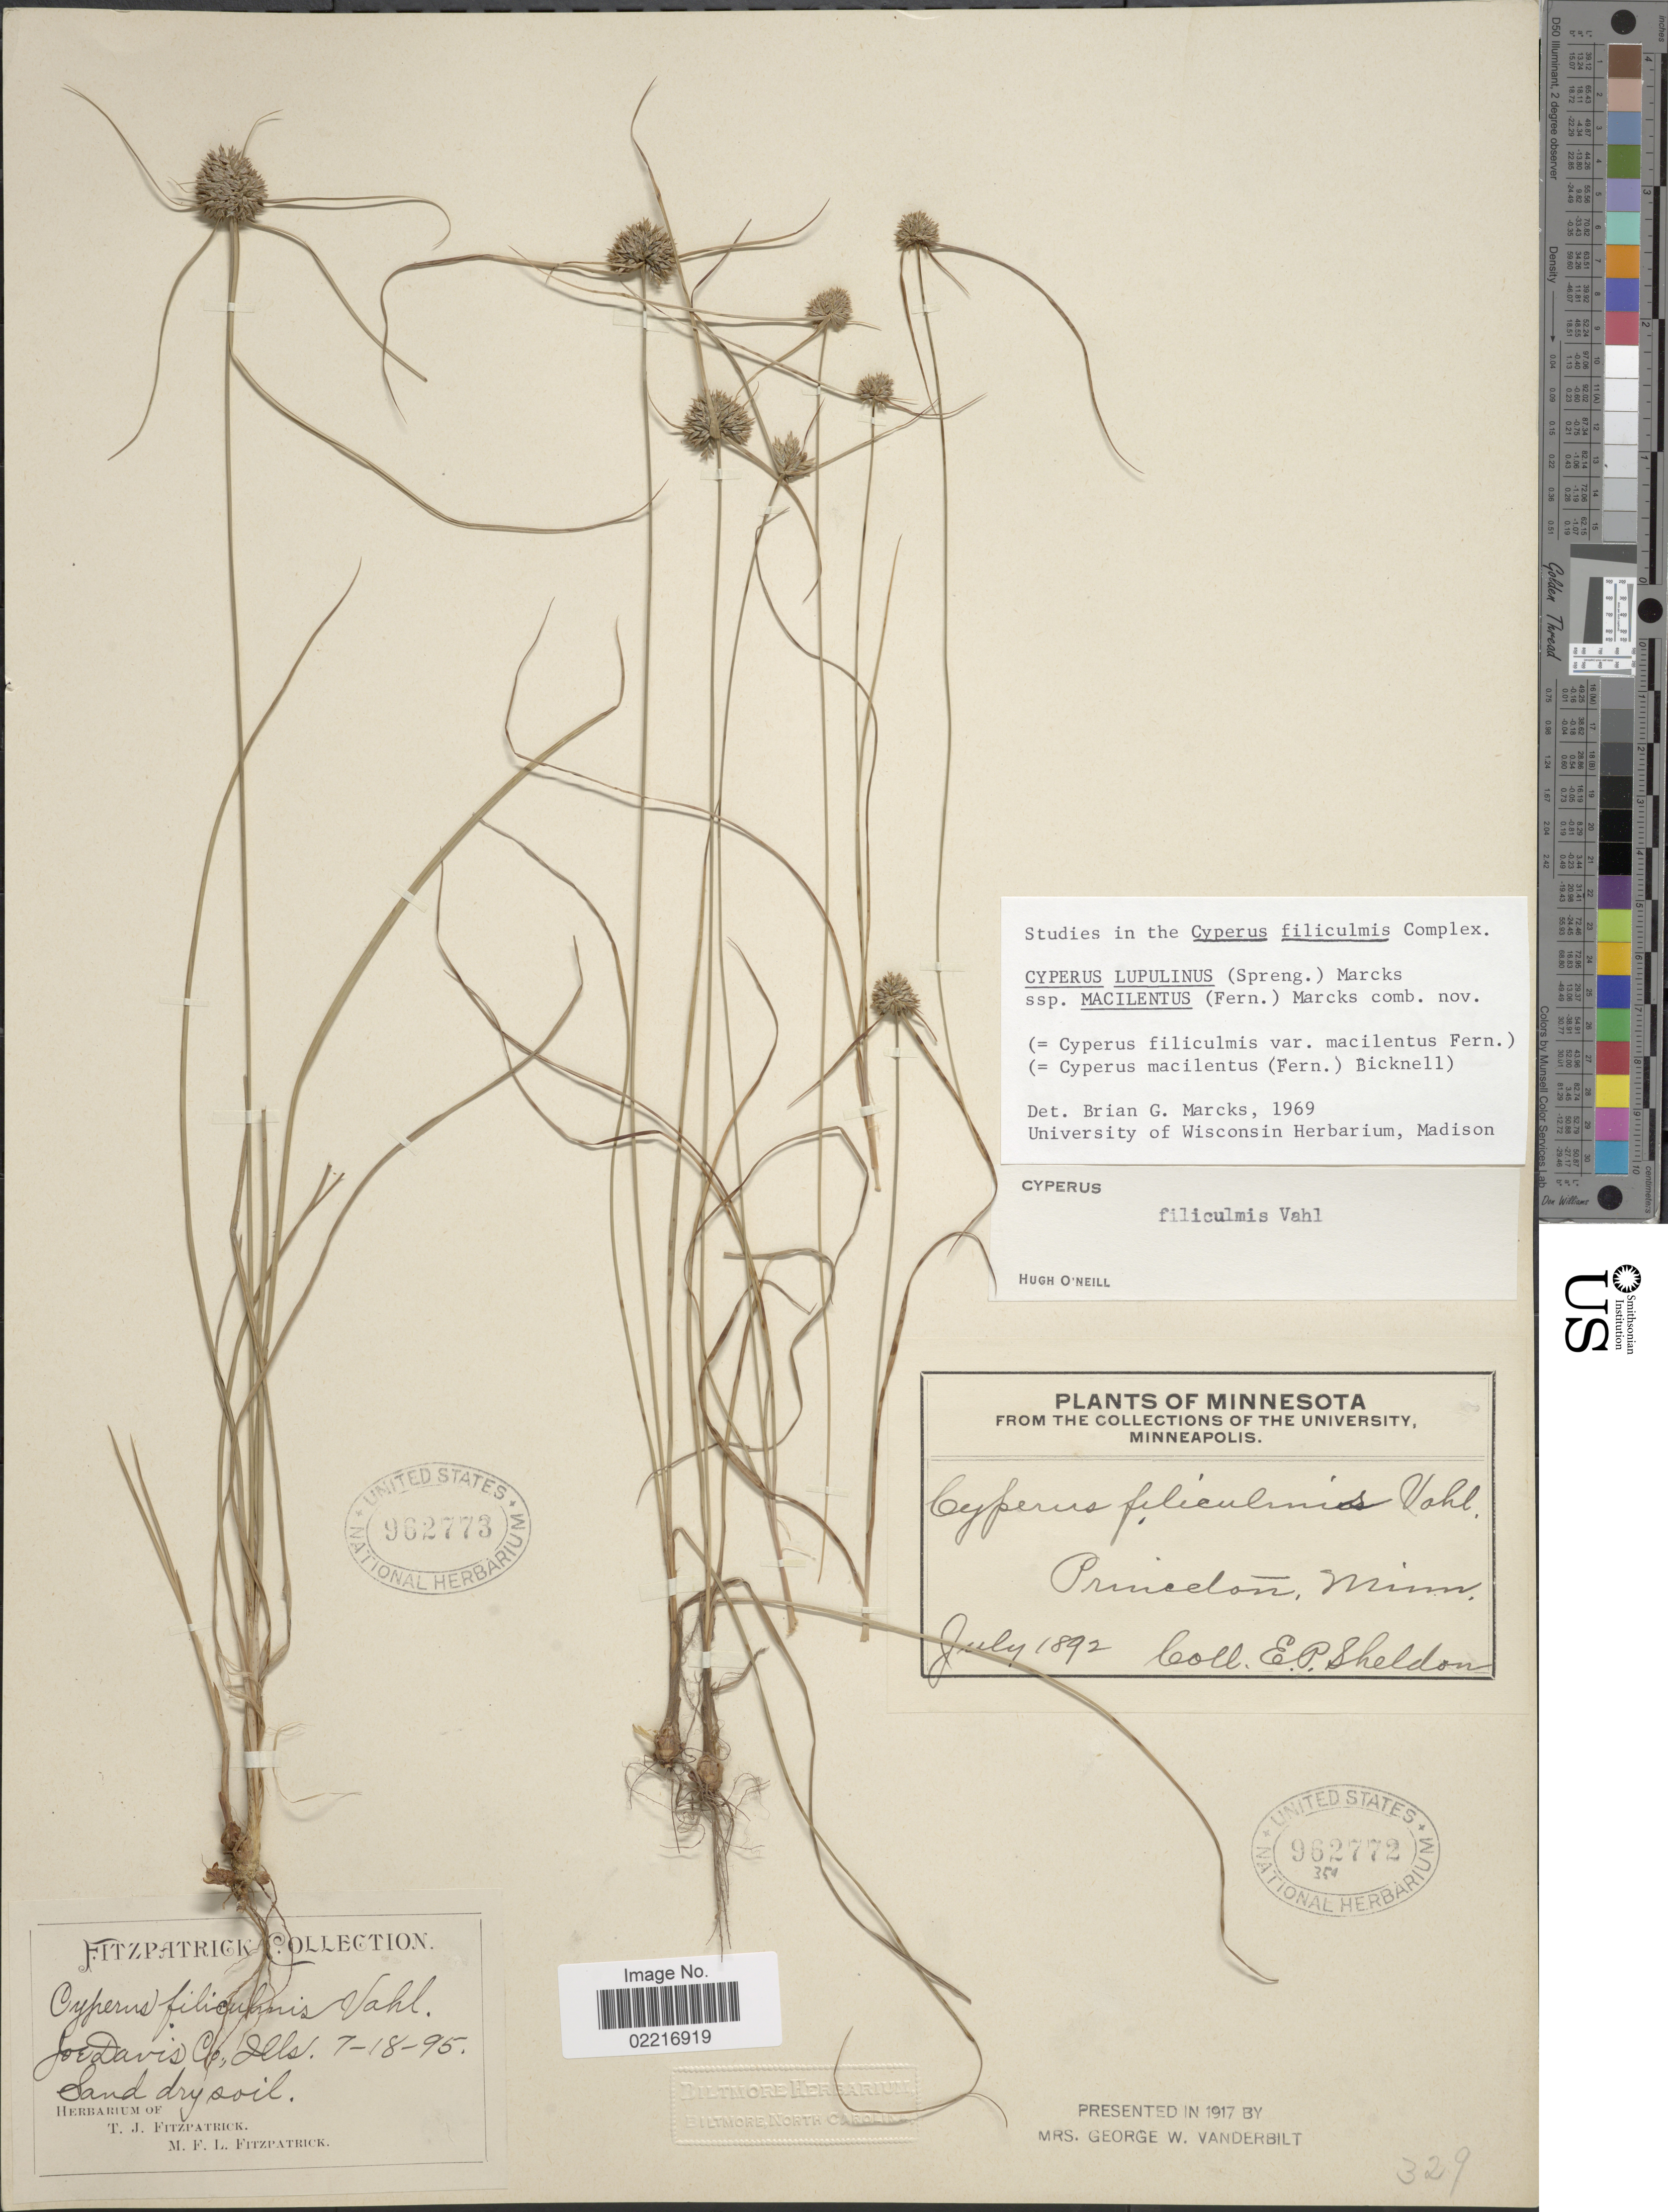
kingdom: Plantae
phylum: Tracheophyta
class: Liliopsida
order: Poales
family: Cyperaceae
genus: Cyperus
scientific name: Cyperus lupulinus subsp. macilentus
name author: (Fernald) Marcks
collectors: M. Fitzpatrick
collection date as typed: Transcribed d/m/y: 18/7/95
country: United States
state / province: Illinois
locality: Joe Davis Co.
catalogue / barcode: US 962773